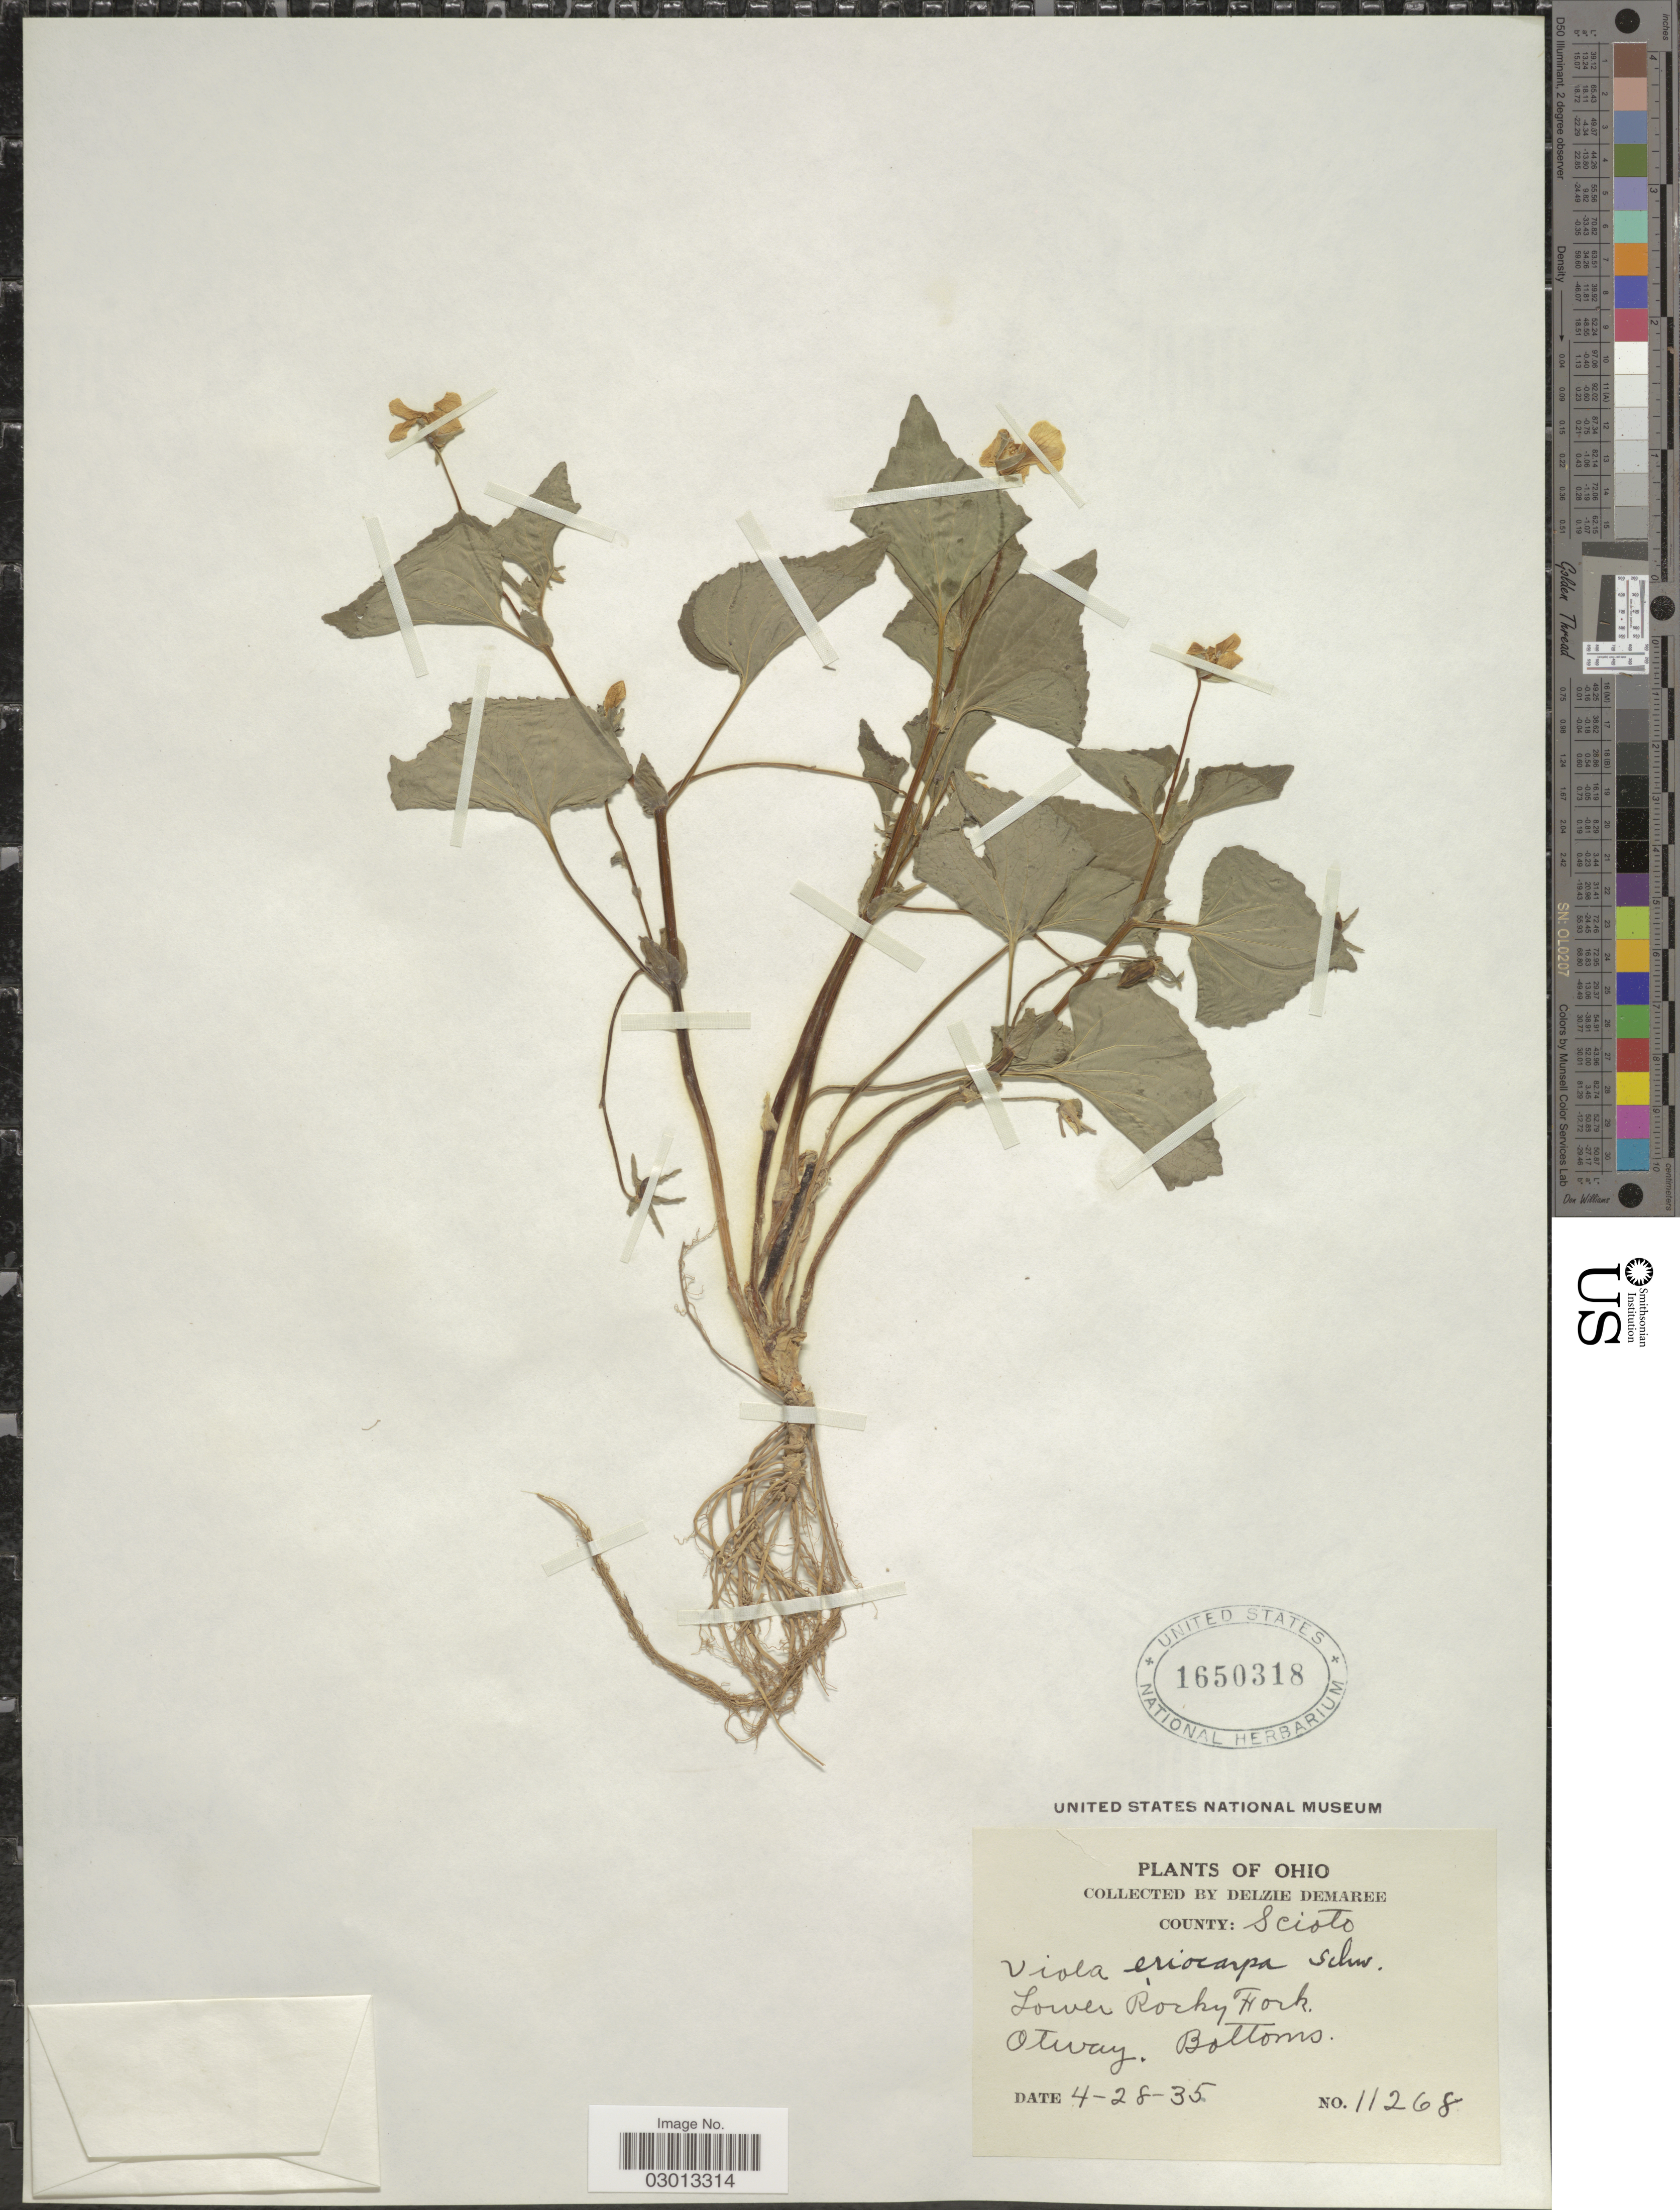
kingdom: Plantae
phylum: Tracheophyta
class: Magnoliopsida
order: Malpighiales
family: Violaceae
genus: Viola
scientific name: Viola pensylvanica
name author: Michx.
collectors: D. Demaree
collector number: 11268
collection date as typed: Transcribed d/m/y: 28/4/35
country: United States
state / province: Ohio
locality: County: Scioto. Lower Rocky Fork. Otway. Bottoms.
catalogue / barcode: US 1650318